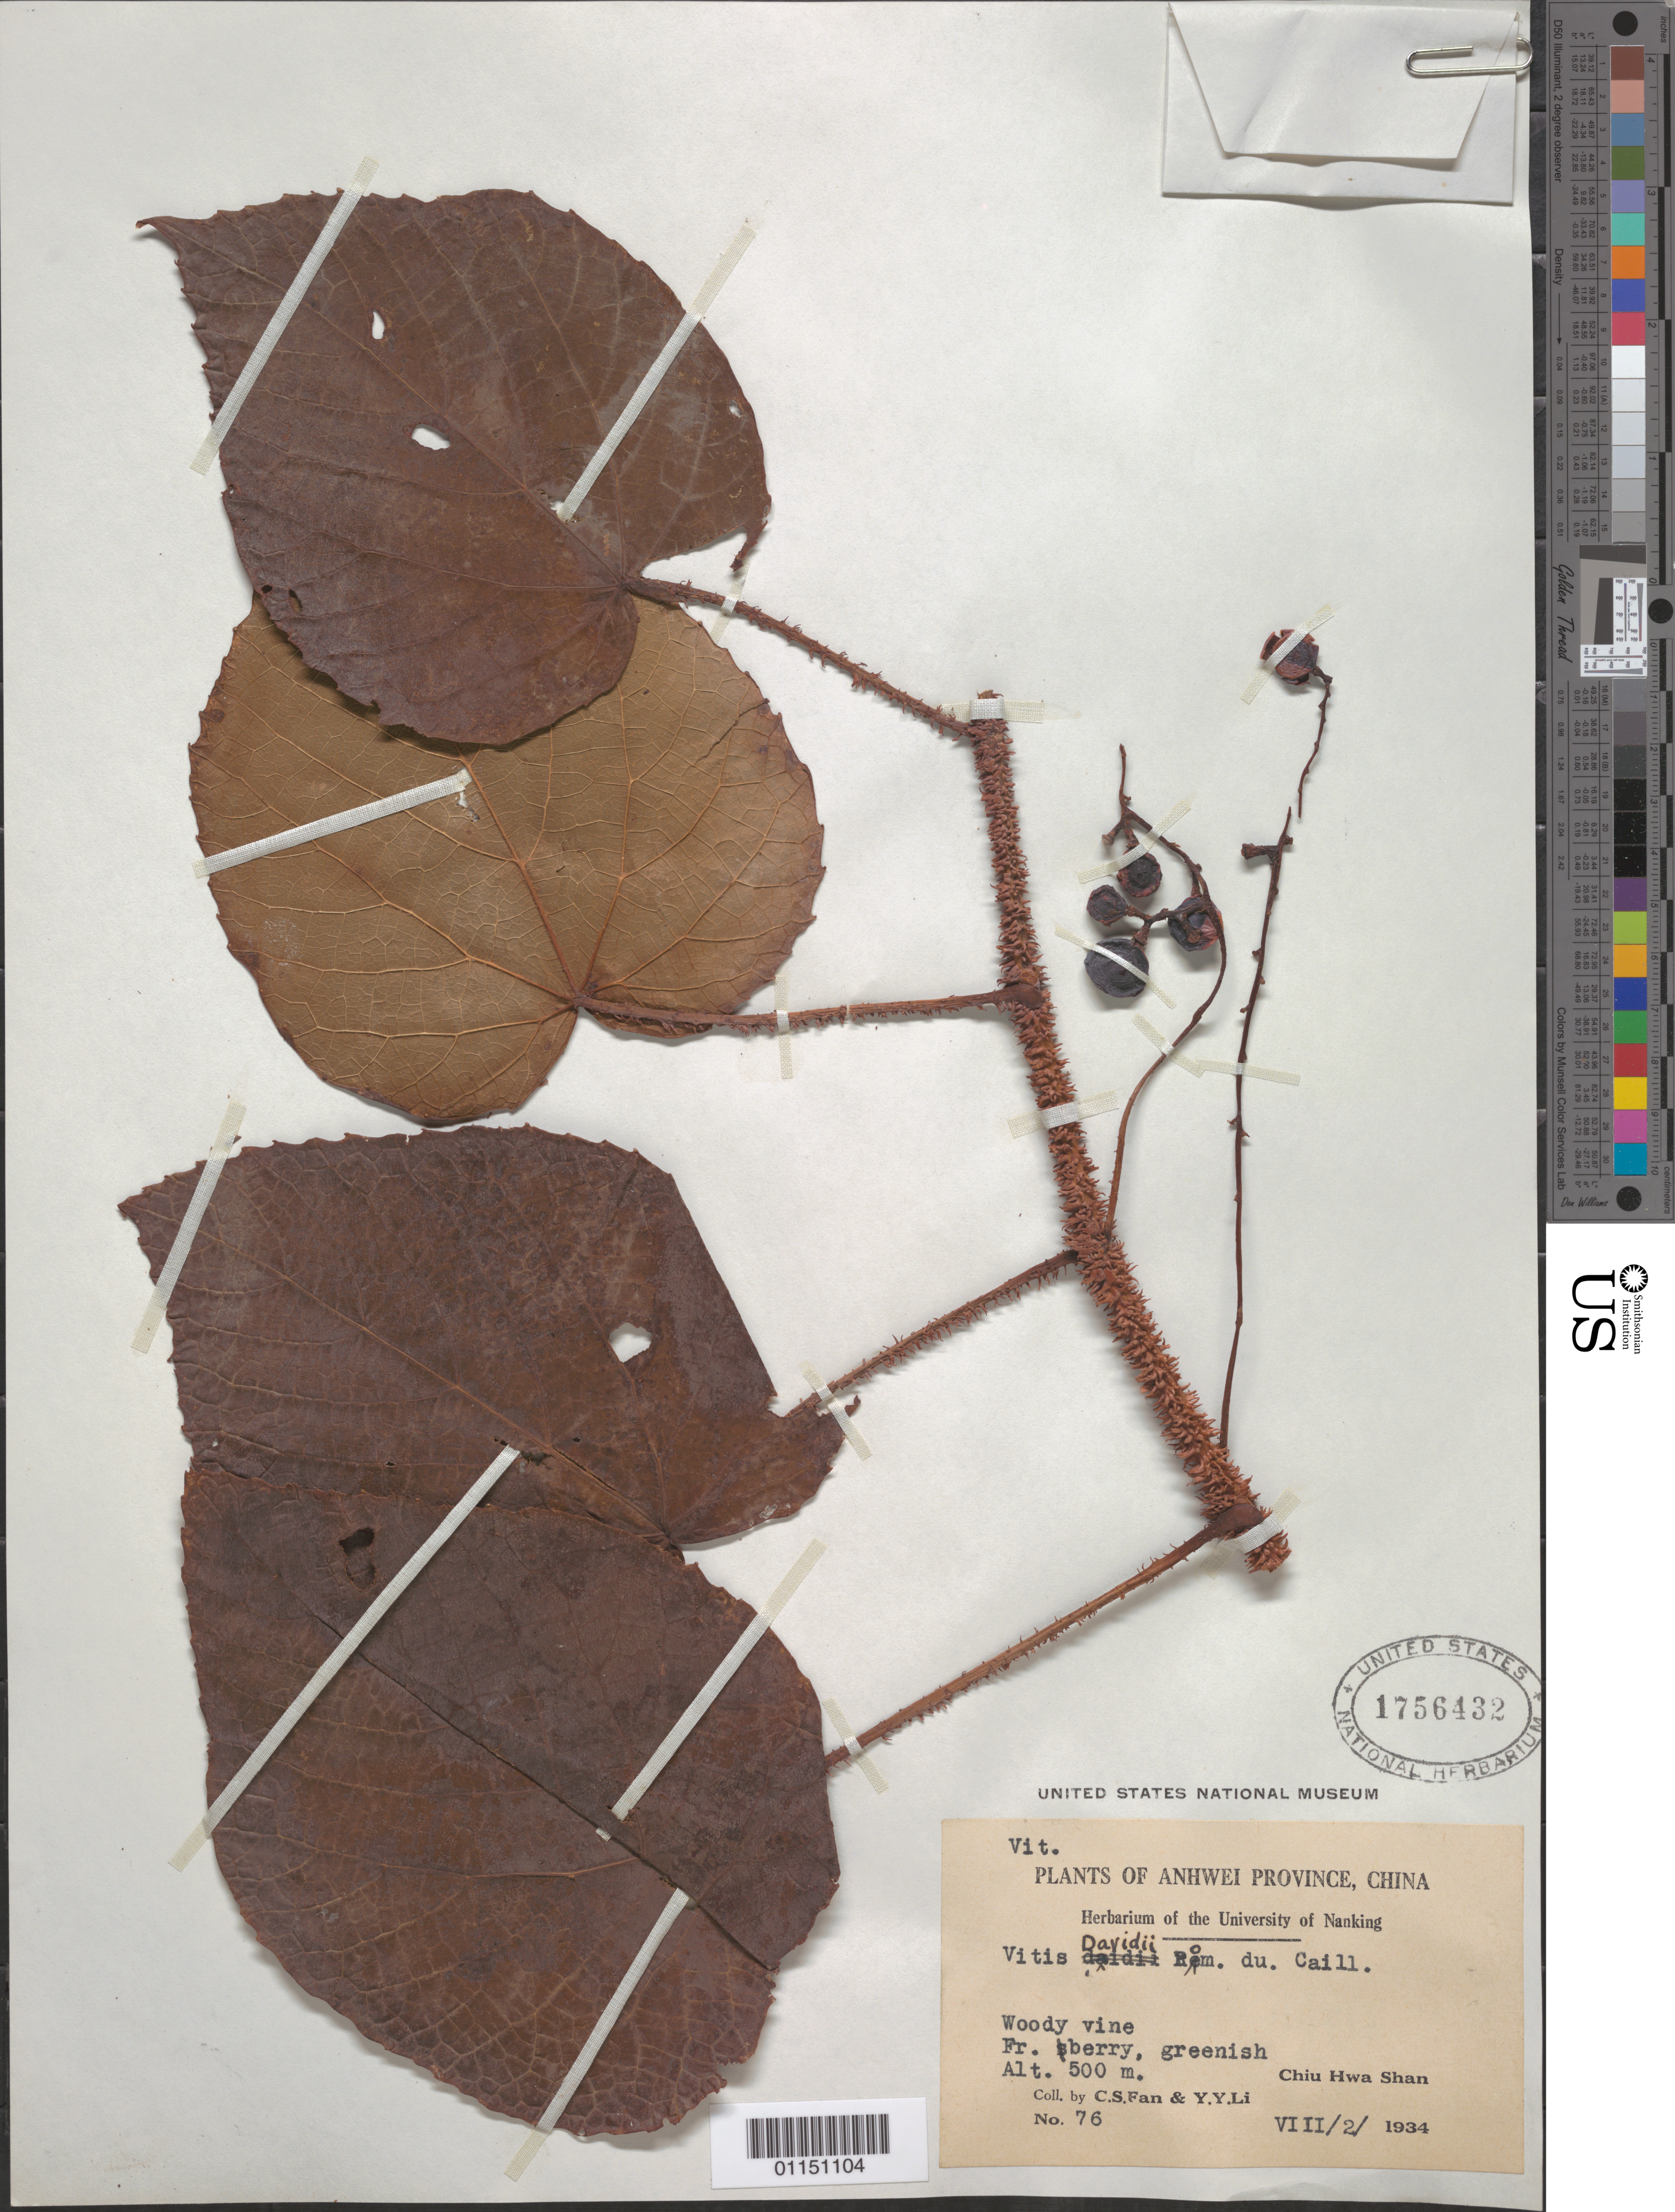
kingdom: Plantae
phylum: Tracheophyta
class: Magnoliopsida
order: Vitales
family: Vitaceae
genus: Vitis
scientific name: Vitis armata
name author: Diels & Gilg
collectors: C. S. Fan & Y. Y. Li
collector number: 76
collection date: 1934-08-02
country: China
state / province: Anhui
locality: Chiu Hwa Shan.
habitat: Woody vine.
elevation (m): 500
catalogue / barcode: US 1756432